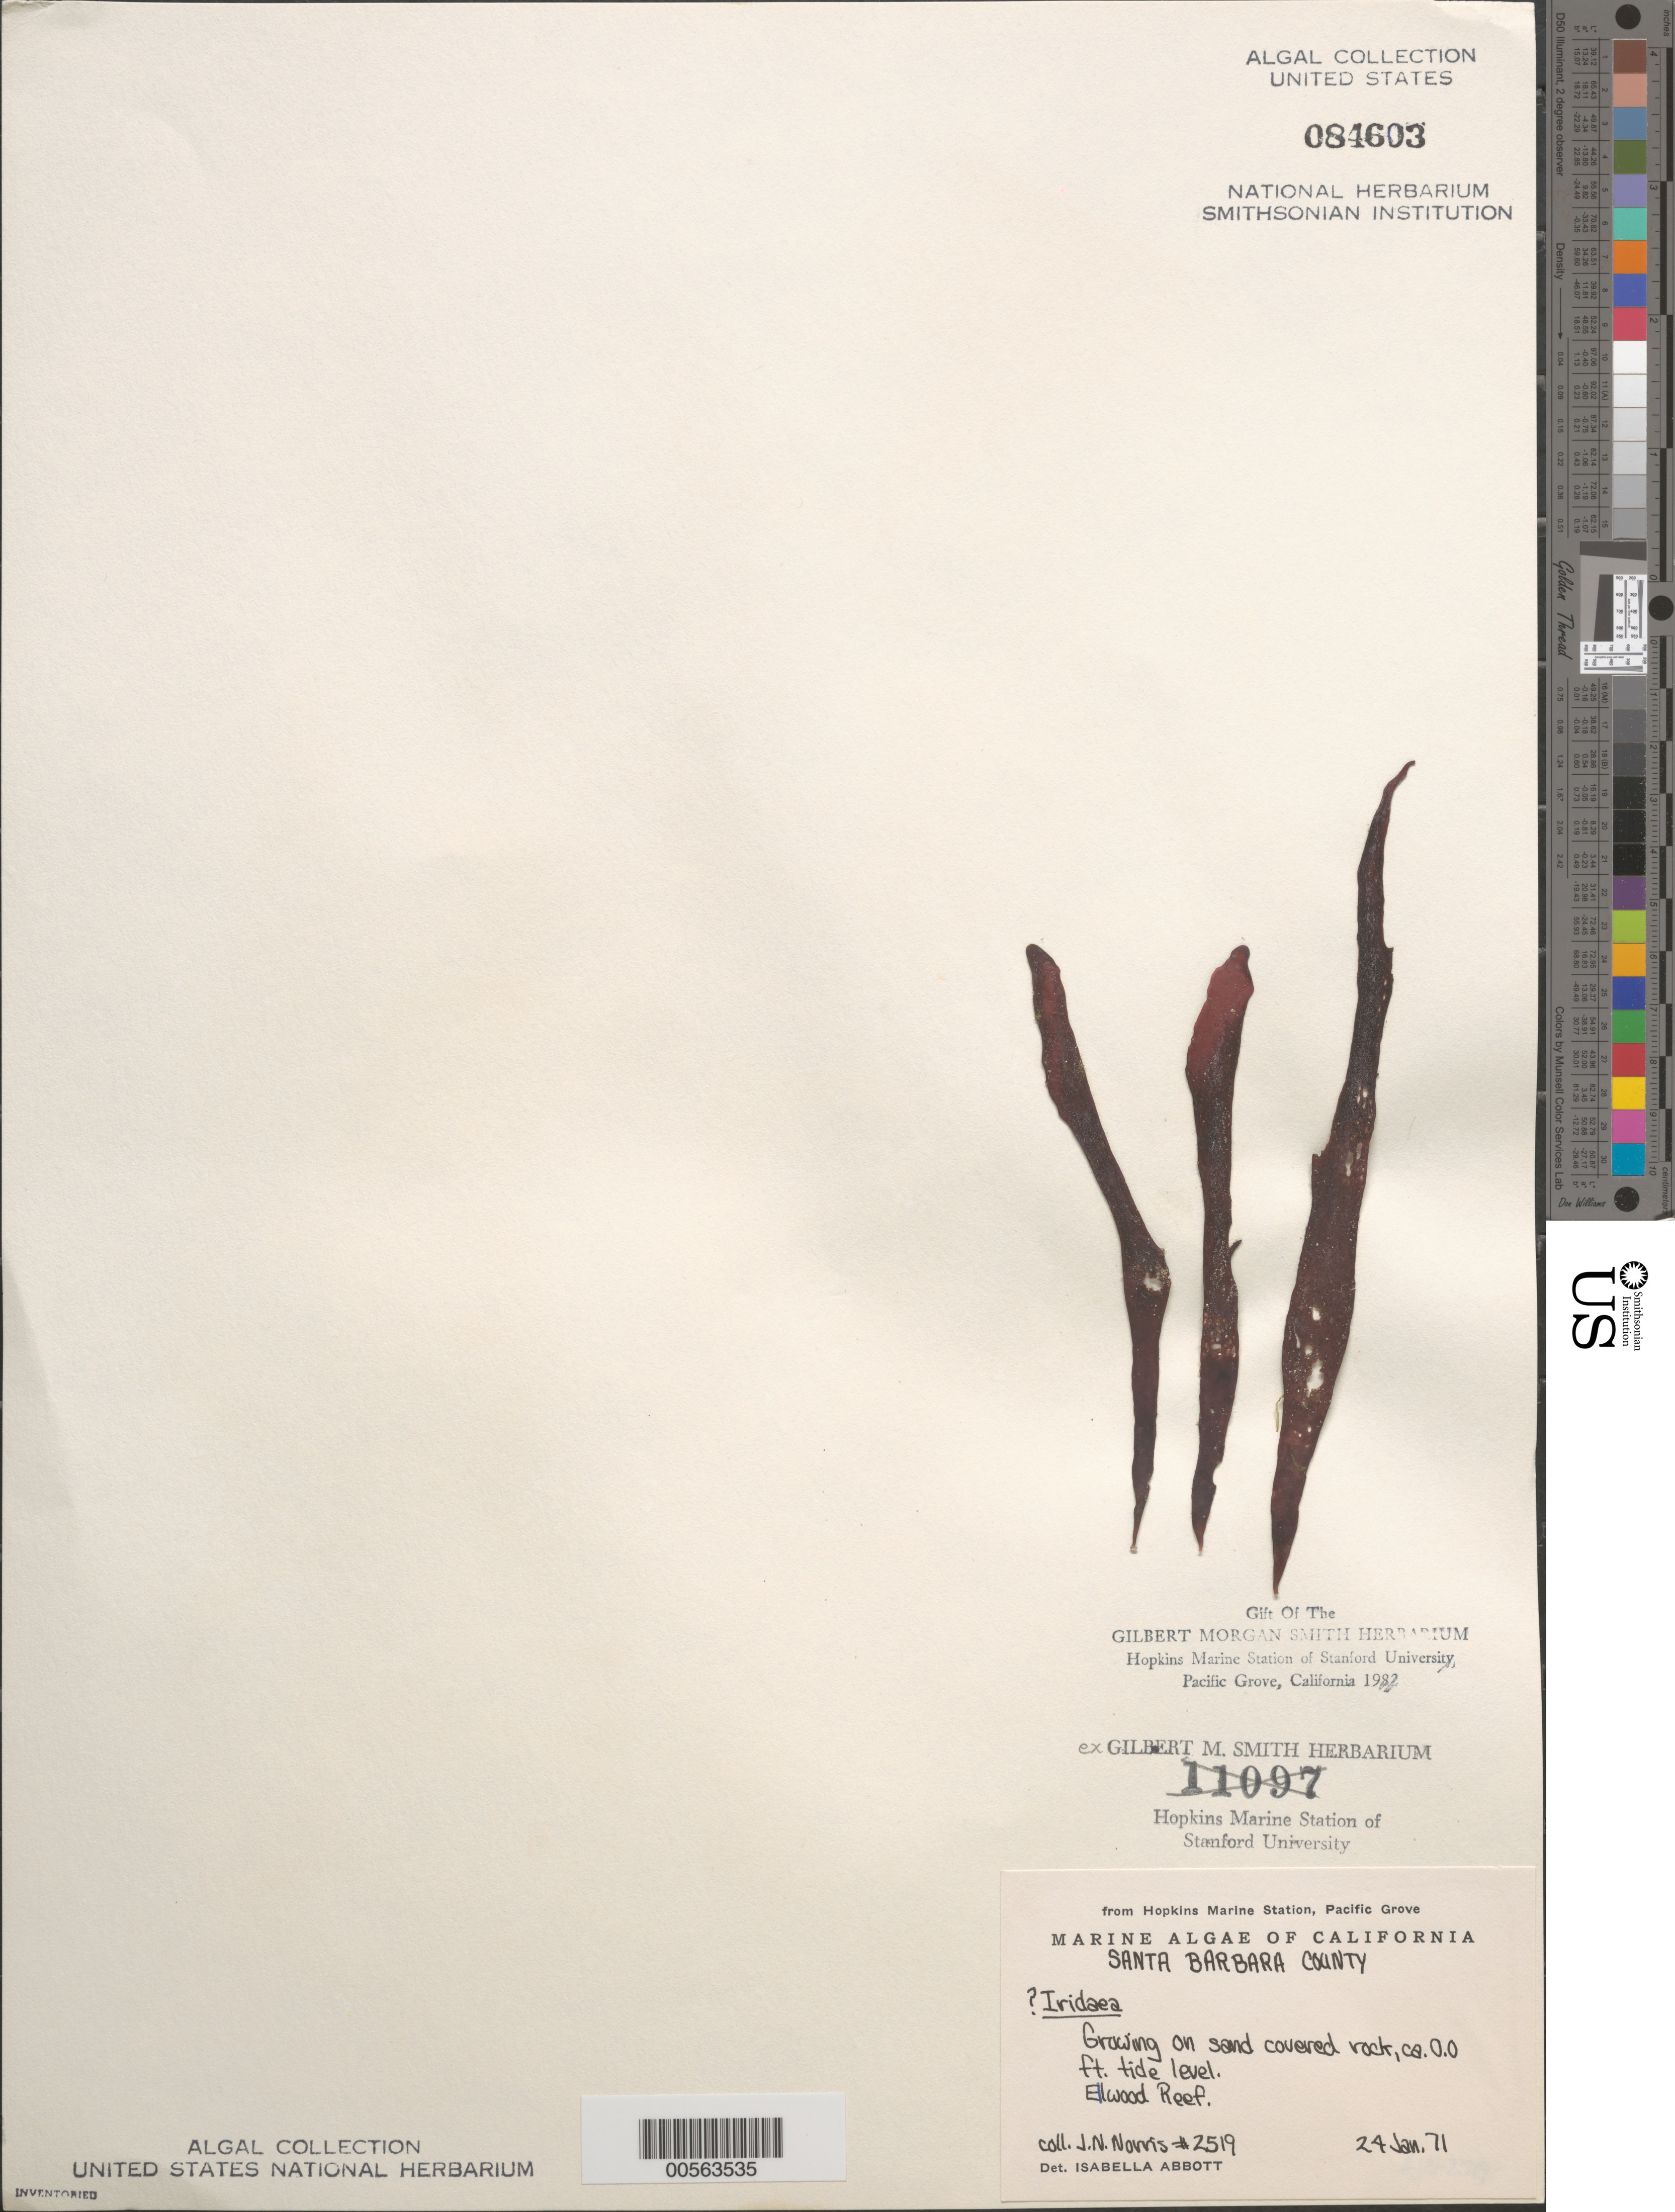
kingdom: Plantae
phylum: Rhodophyta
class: Florideophyceae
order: Gigartinales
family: Gigartinaceae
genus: Iridaea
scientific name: Iridaea sp.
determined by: Abbott, Isabella A.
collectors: J. N. Norris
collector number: JN-2519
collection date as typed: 24 Jan 1971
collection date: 1971-01-24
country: United States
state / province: California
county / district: Santa Barbara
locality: Ellwood Reef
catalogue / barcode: US 84603